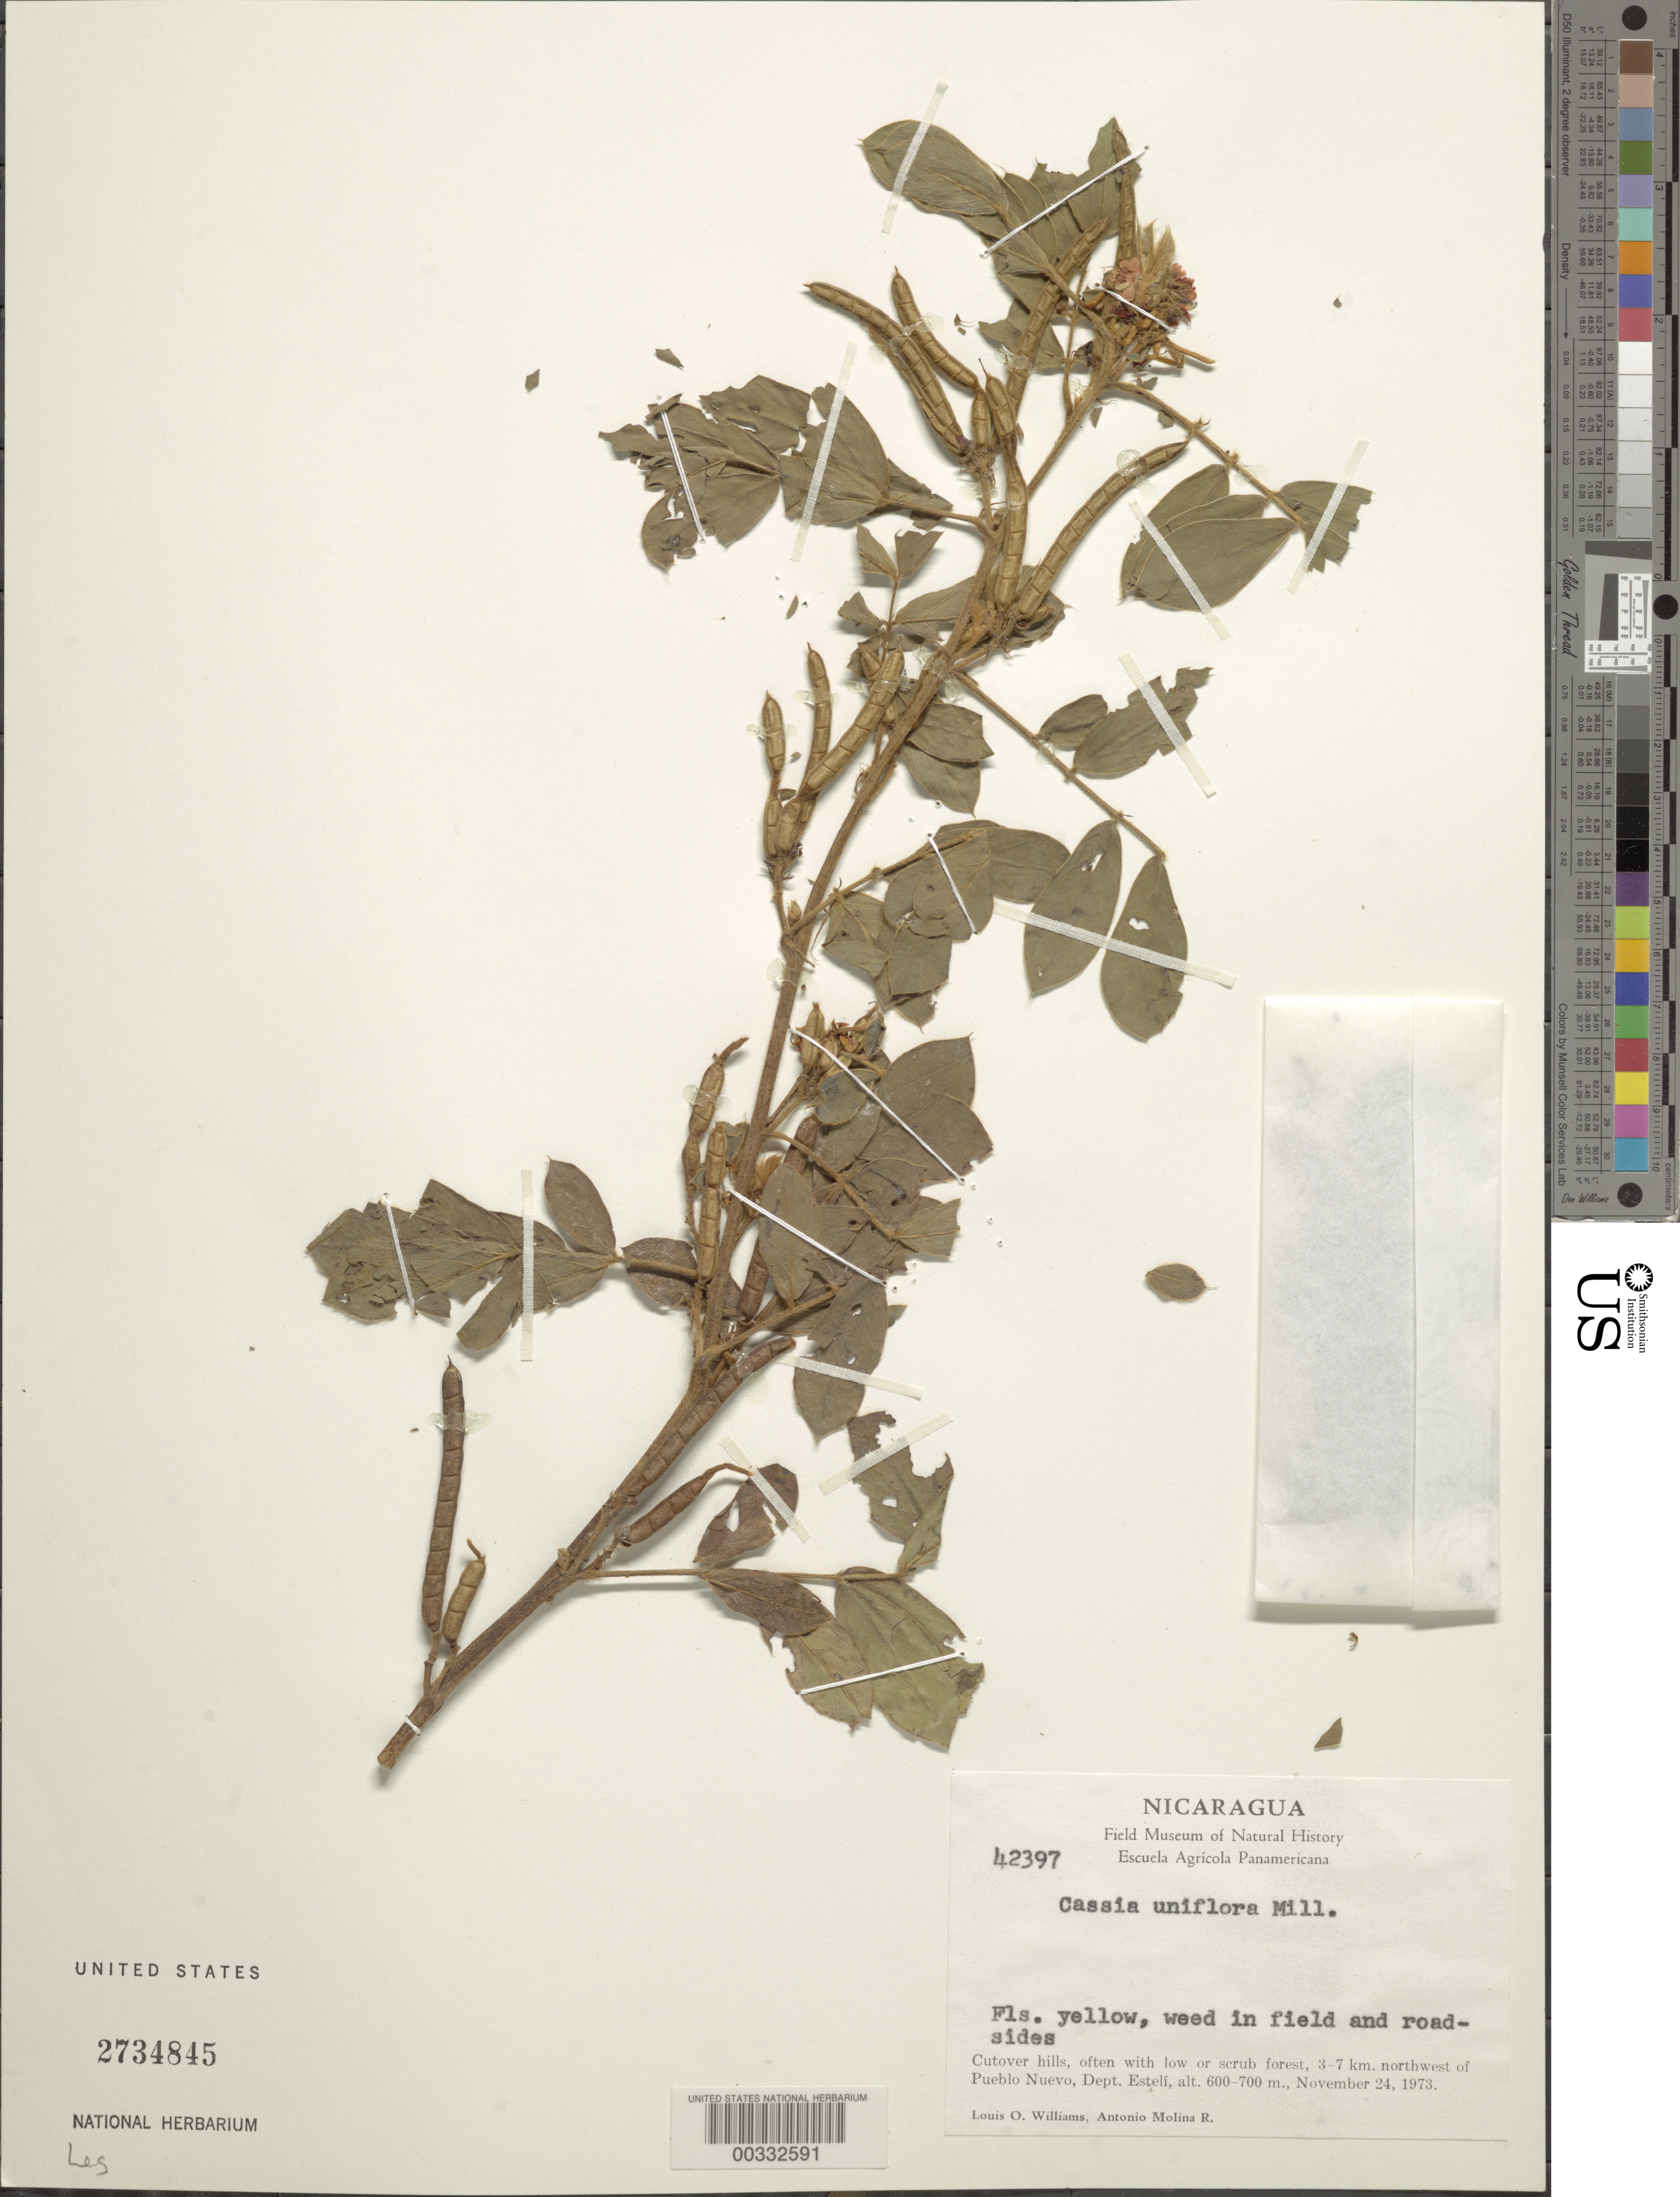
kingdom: Plantae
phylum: Tracheophyta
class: Magnoliopsida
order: Fabales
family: Fabaceae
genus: Senna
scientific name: Senna uniflora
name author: (Mill.) H.S. Irwin & Barneby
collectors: L. O. Williams & A. Molina R.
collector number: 42397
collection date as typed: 24 Nov 1973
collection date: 1973-11-24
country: Nicaragua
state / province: Estelí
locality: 3-7 km nw of pueblo nuevo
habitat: Cutover hills, often with low or scrub forest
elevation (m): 600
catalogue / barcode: US 2734845